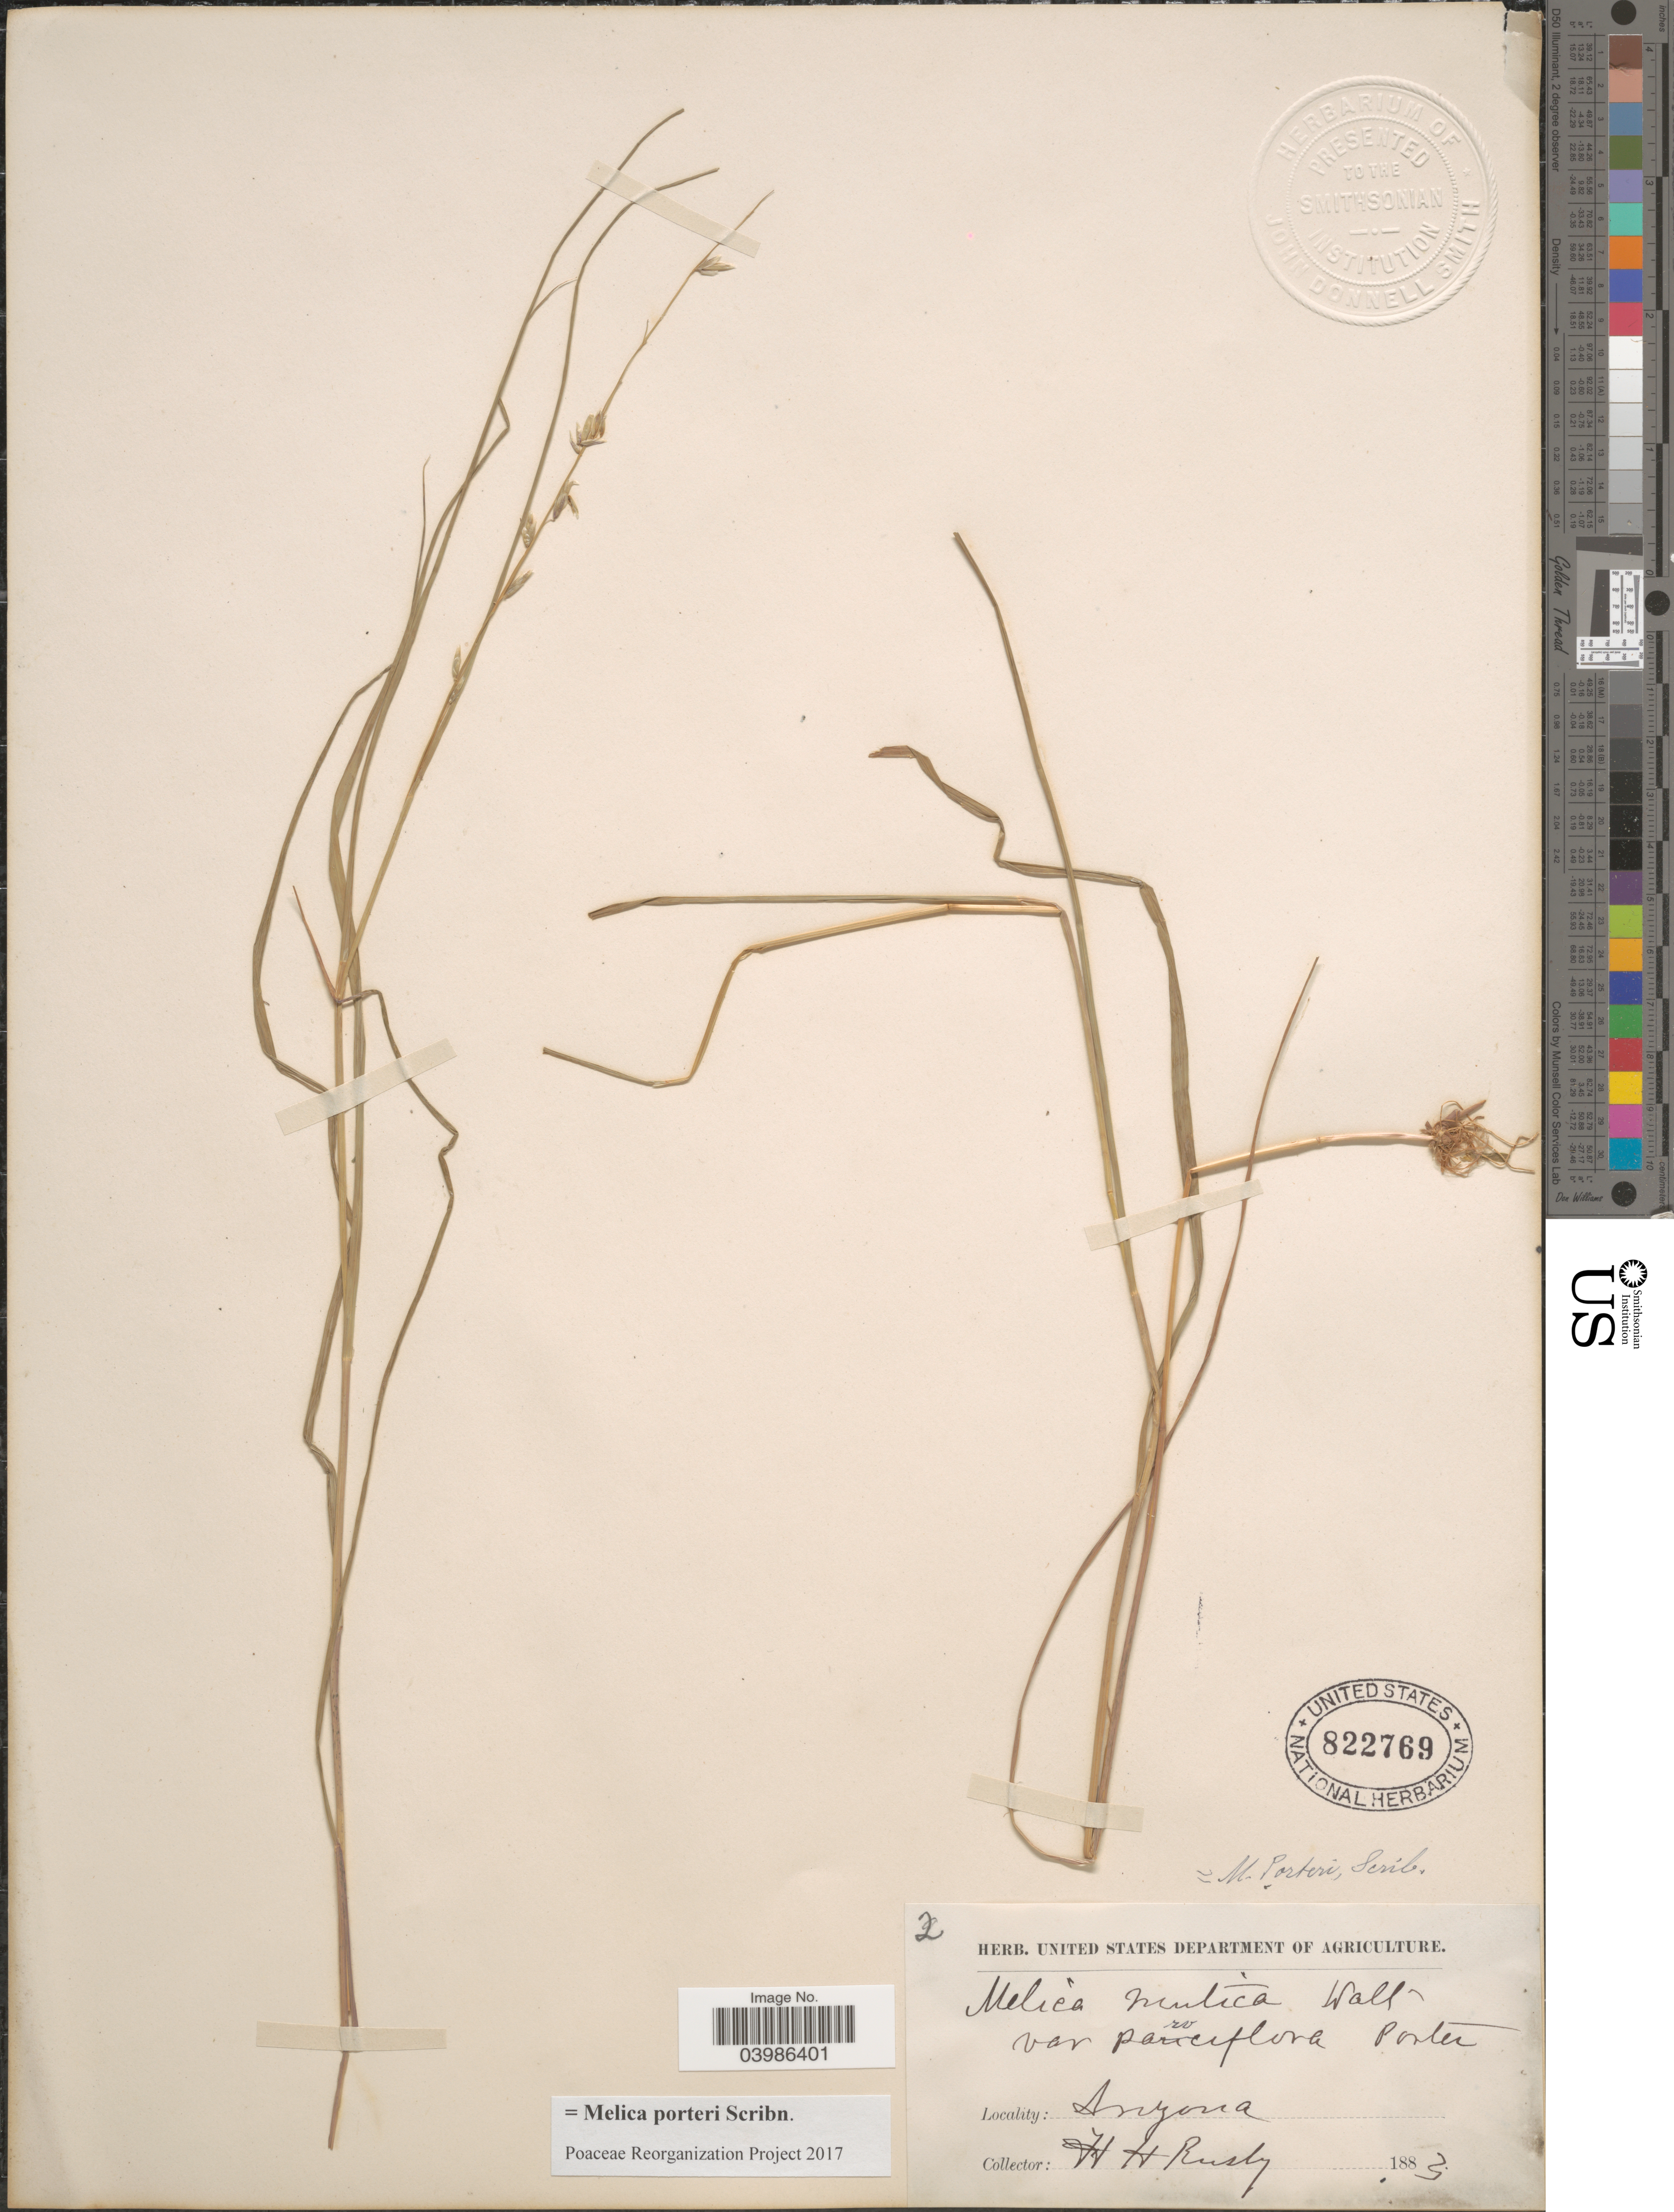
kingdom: Plantae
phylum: Tracheophyta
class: Liliopsida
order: Poales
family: Poaceae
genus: Melica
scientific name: Melica porteri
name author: Scribn.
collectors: H. H. Rusby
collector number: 2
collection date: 1883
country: United States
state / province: Arizona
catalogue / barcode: US 822769